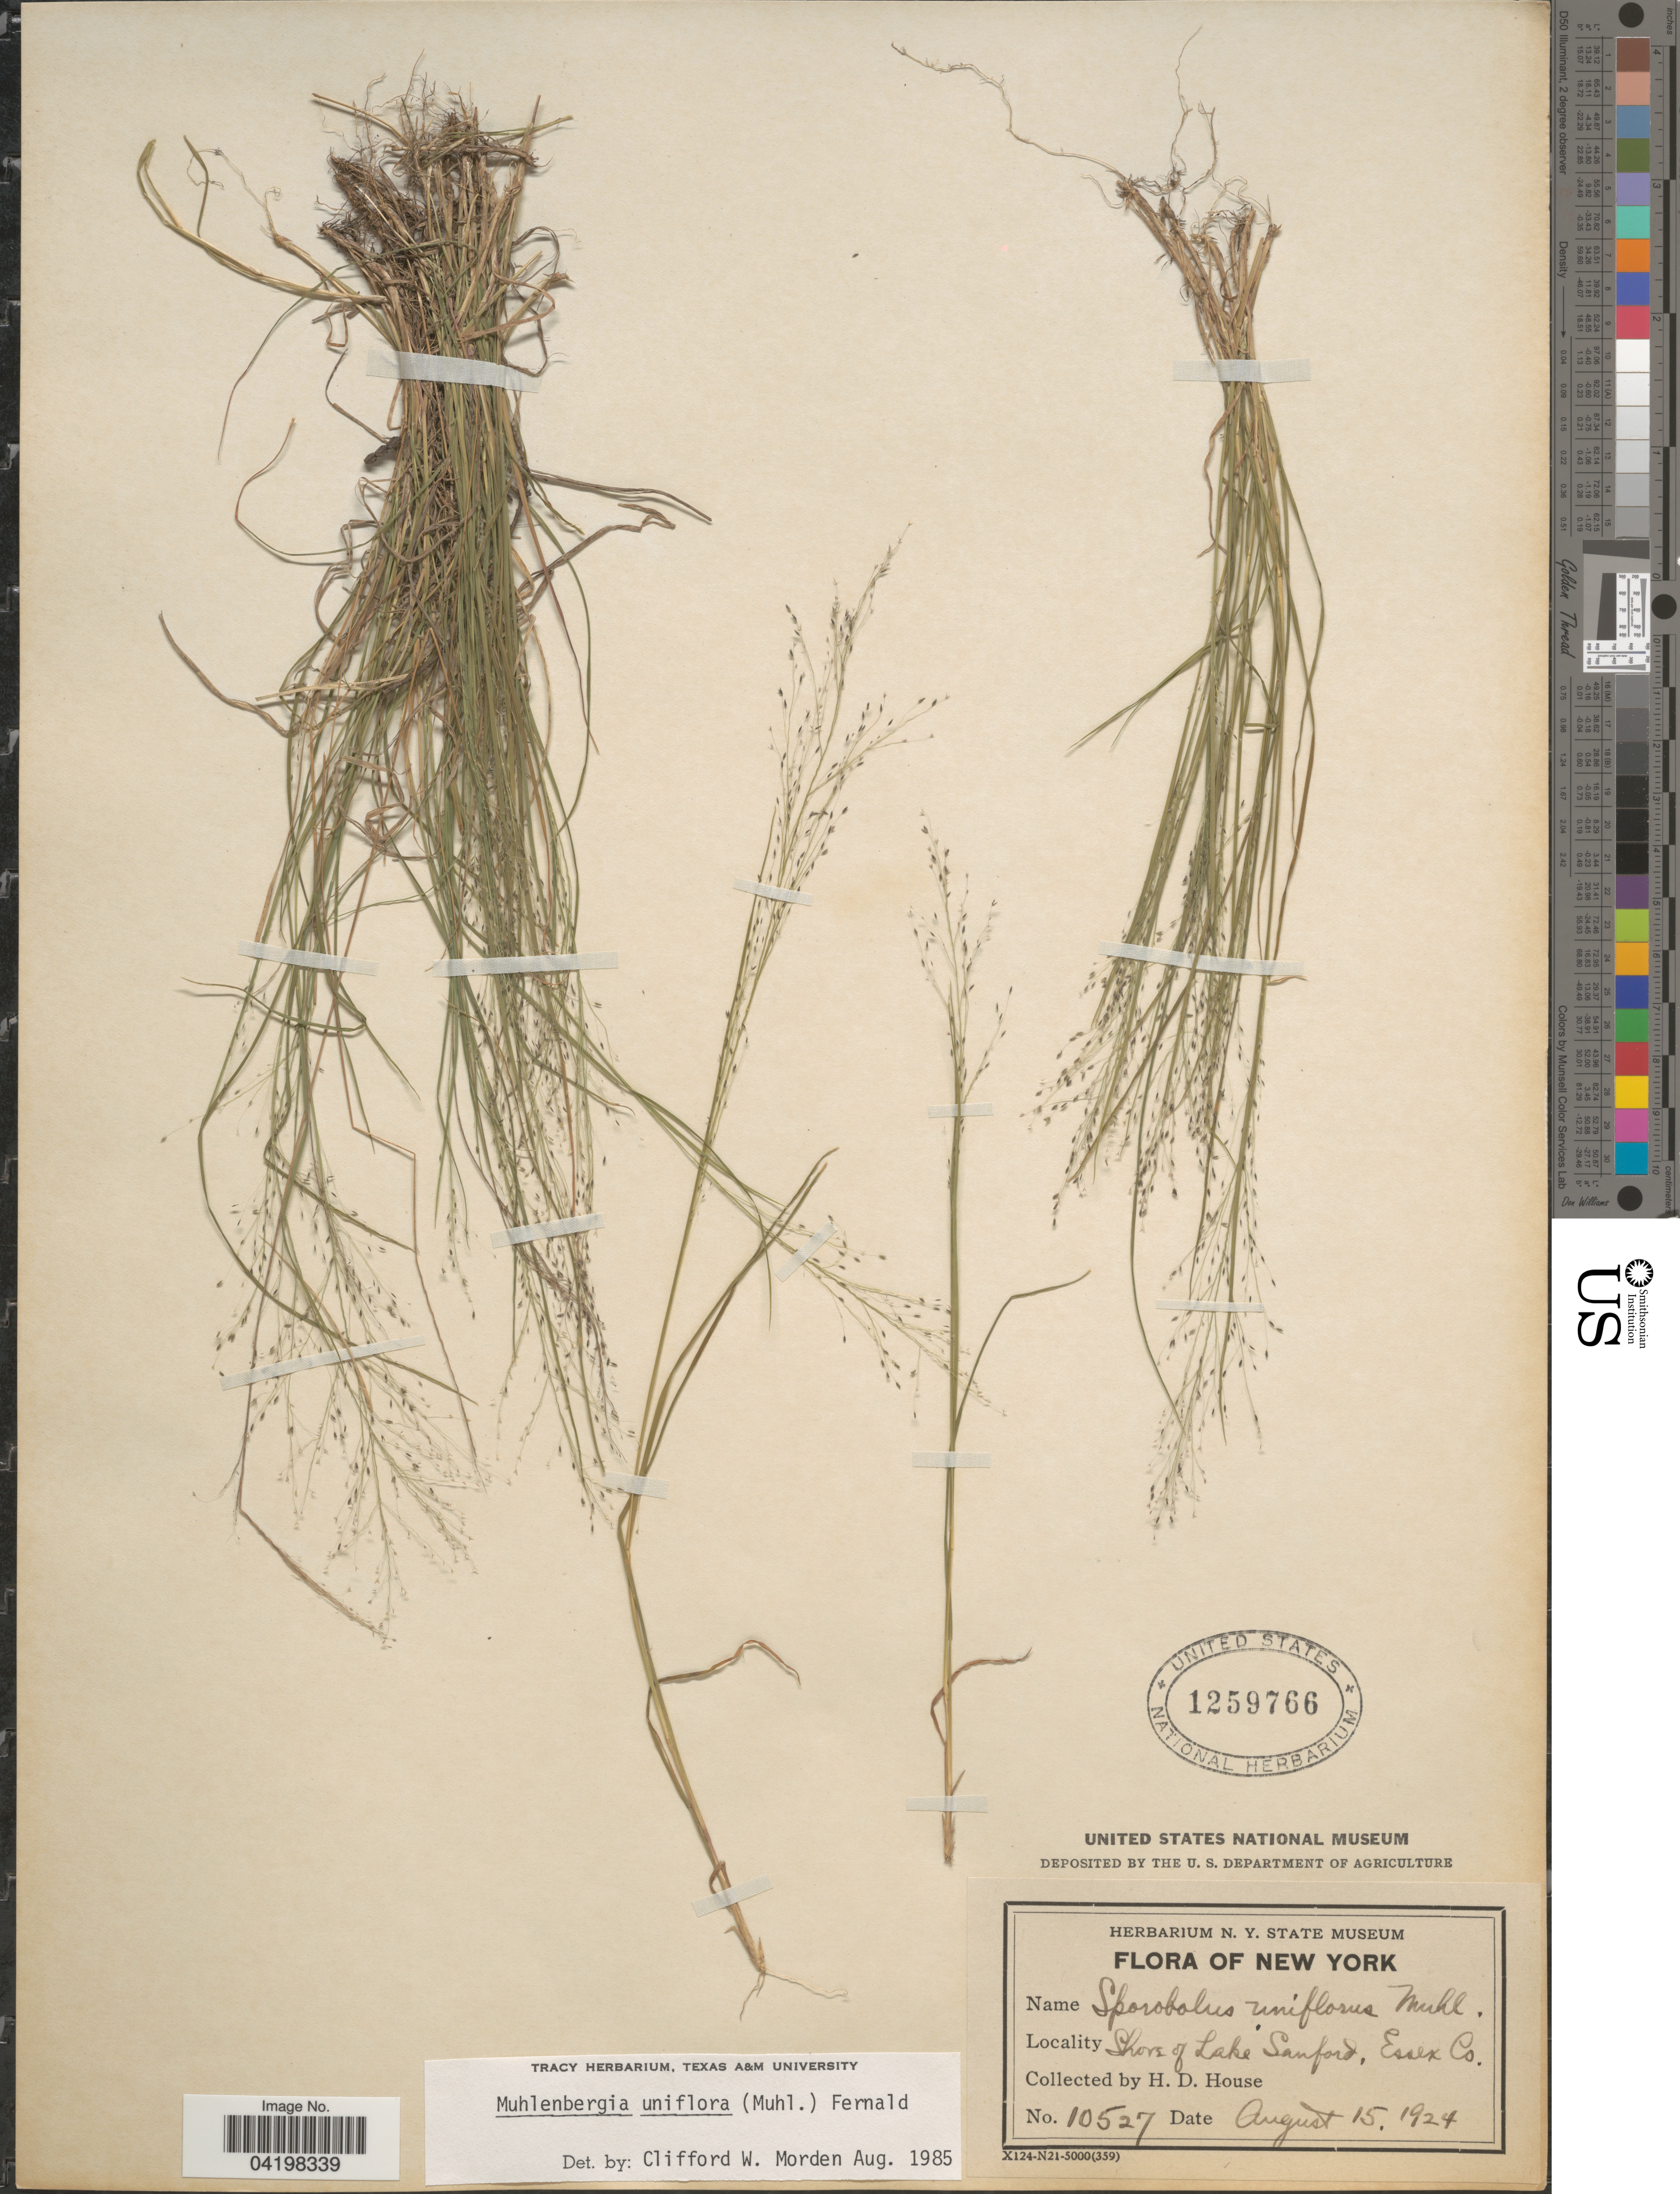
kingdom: Plantae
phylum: Tracheophyta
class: Liliopsida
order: Poales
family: Poaceae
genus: Muhlenbergia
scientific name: Muhlenbergia uniflora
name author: (Muhl.) Fernald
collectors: H. D. House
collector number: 10527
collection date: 1924-08-15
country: United States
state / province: New York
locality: Shore of Lake Sanford, Essex Co.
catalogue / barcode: US 1259766